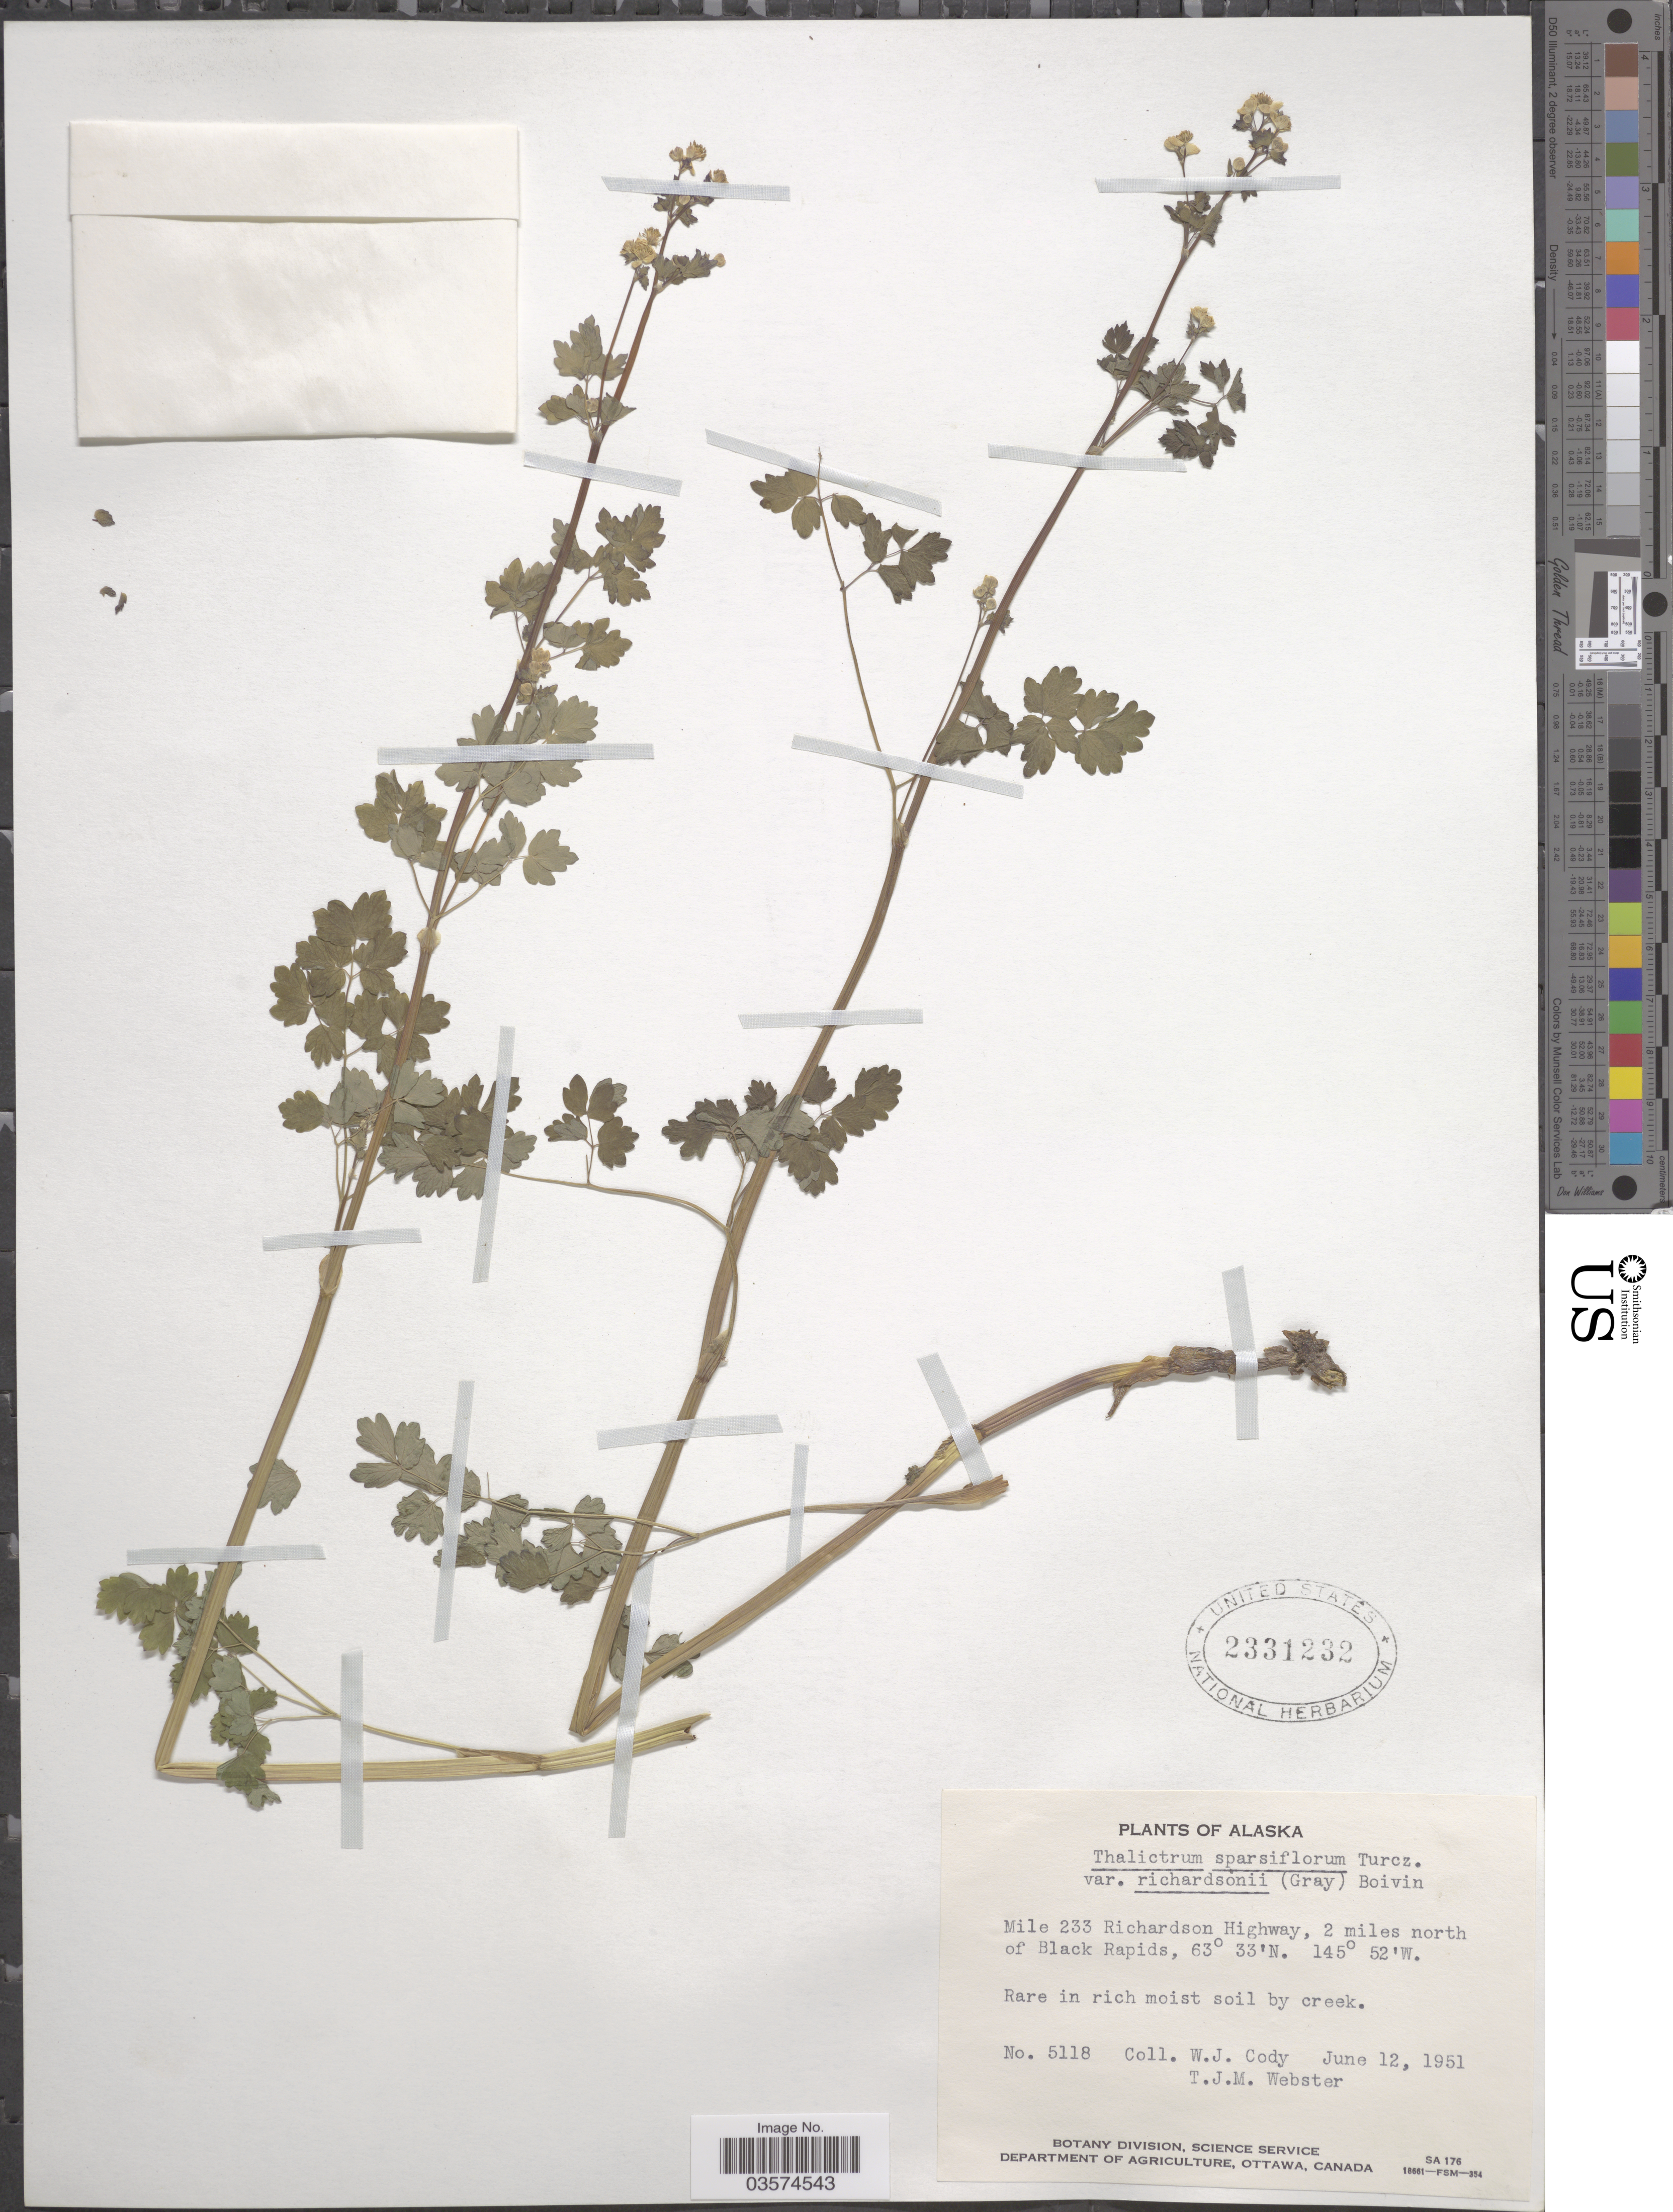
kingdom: Plantae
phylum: Tracheophyta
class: Magnoliopsida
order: Ranunculales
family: Ranunculaceae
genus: Thalictrum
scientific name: Thalictrum sparsiflorum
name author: Turcz. ex Fisch. & C.A. Mey.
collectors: W. Cody & T. J. Webster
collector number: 5118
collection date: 1951-06-12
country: United States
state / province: Alaska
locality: Mile 233 Richardson Highway, 2 miles north of Black Rapids.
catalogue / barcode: US 2331232